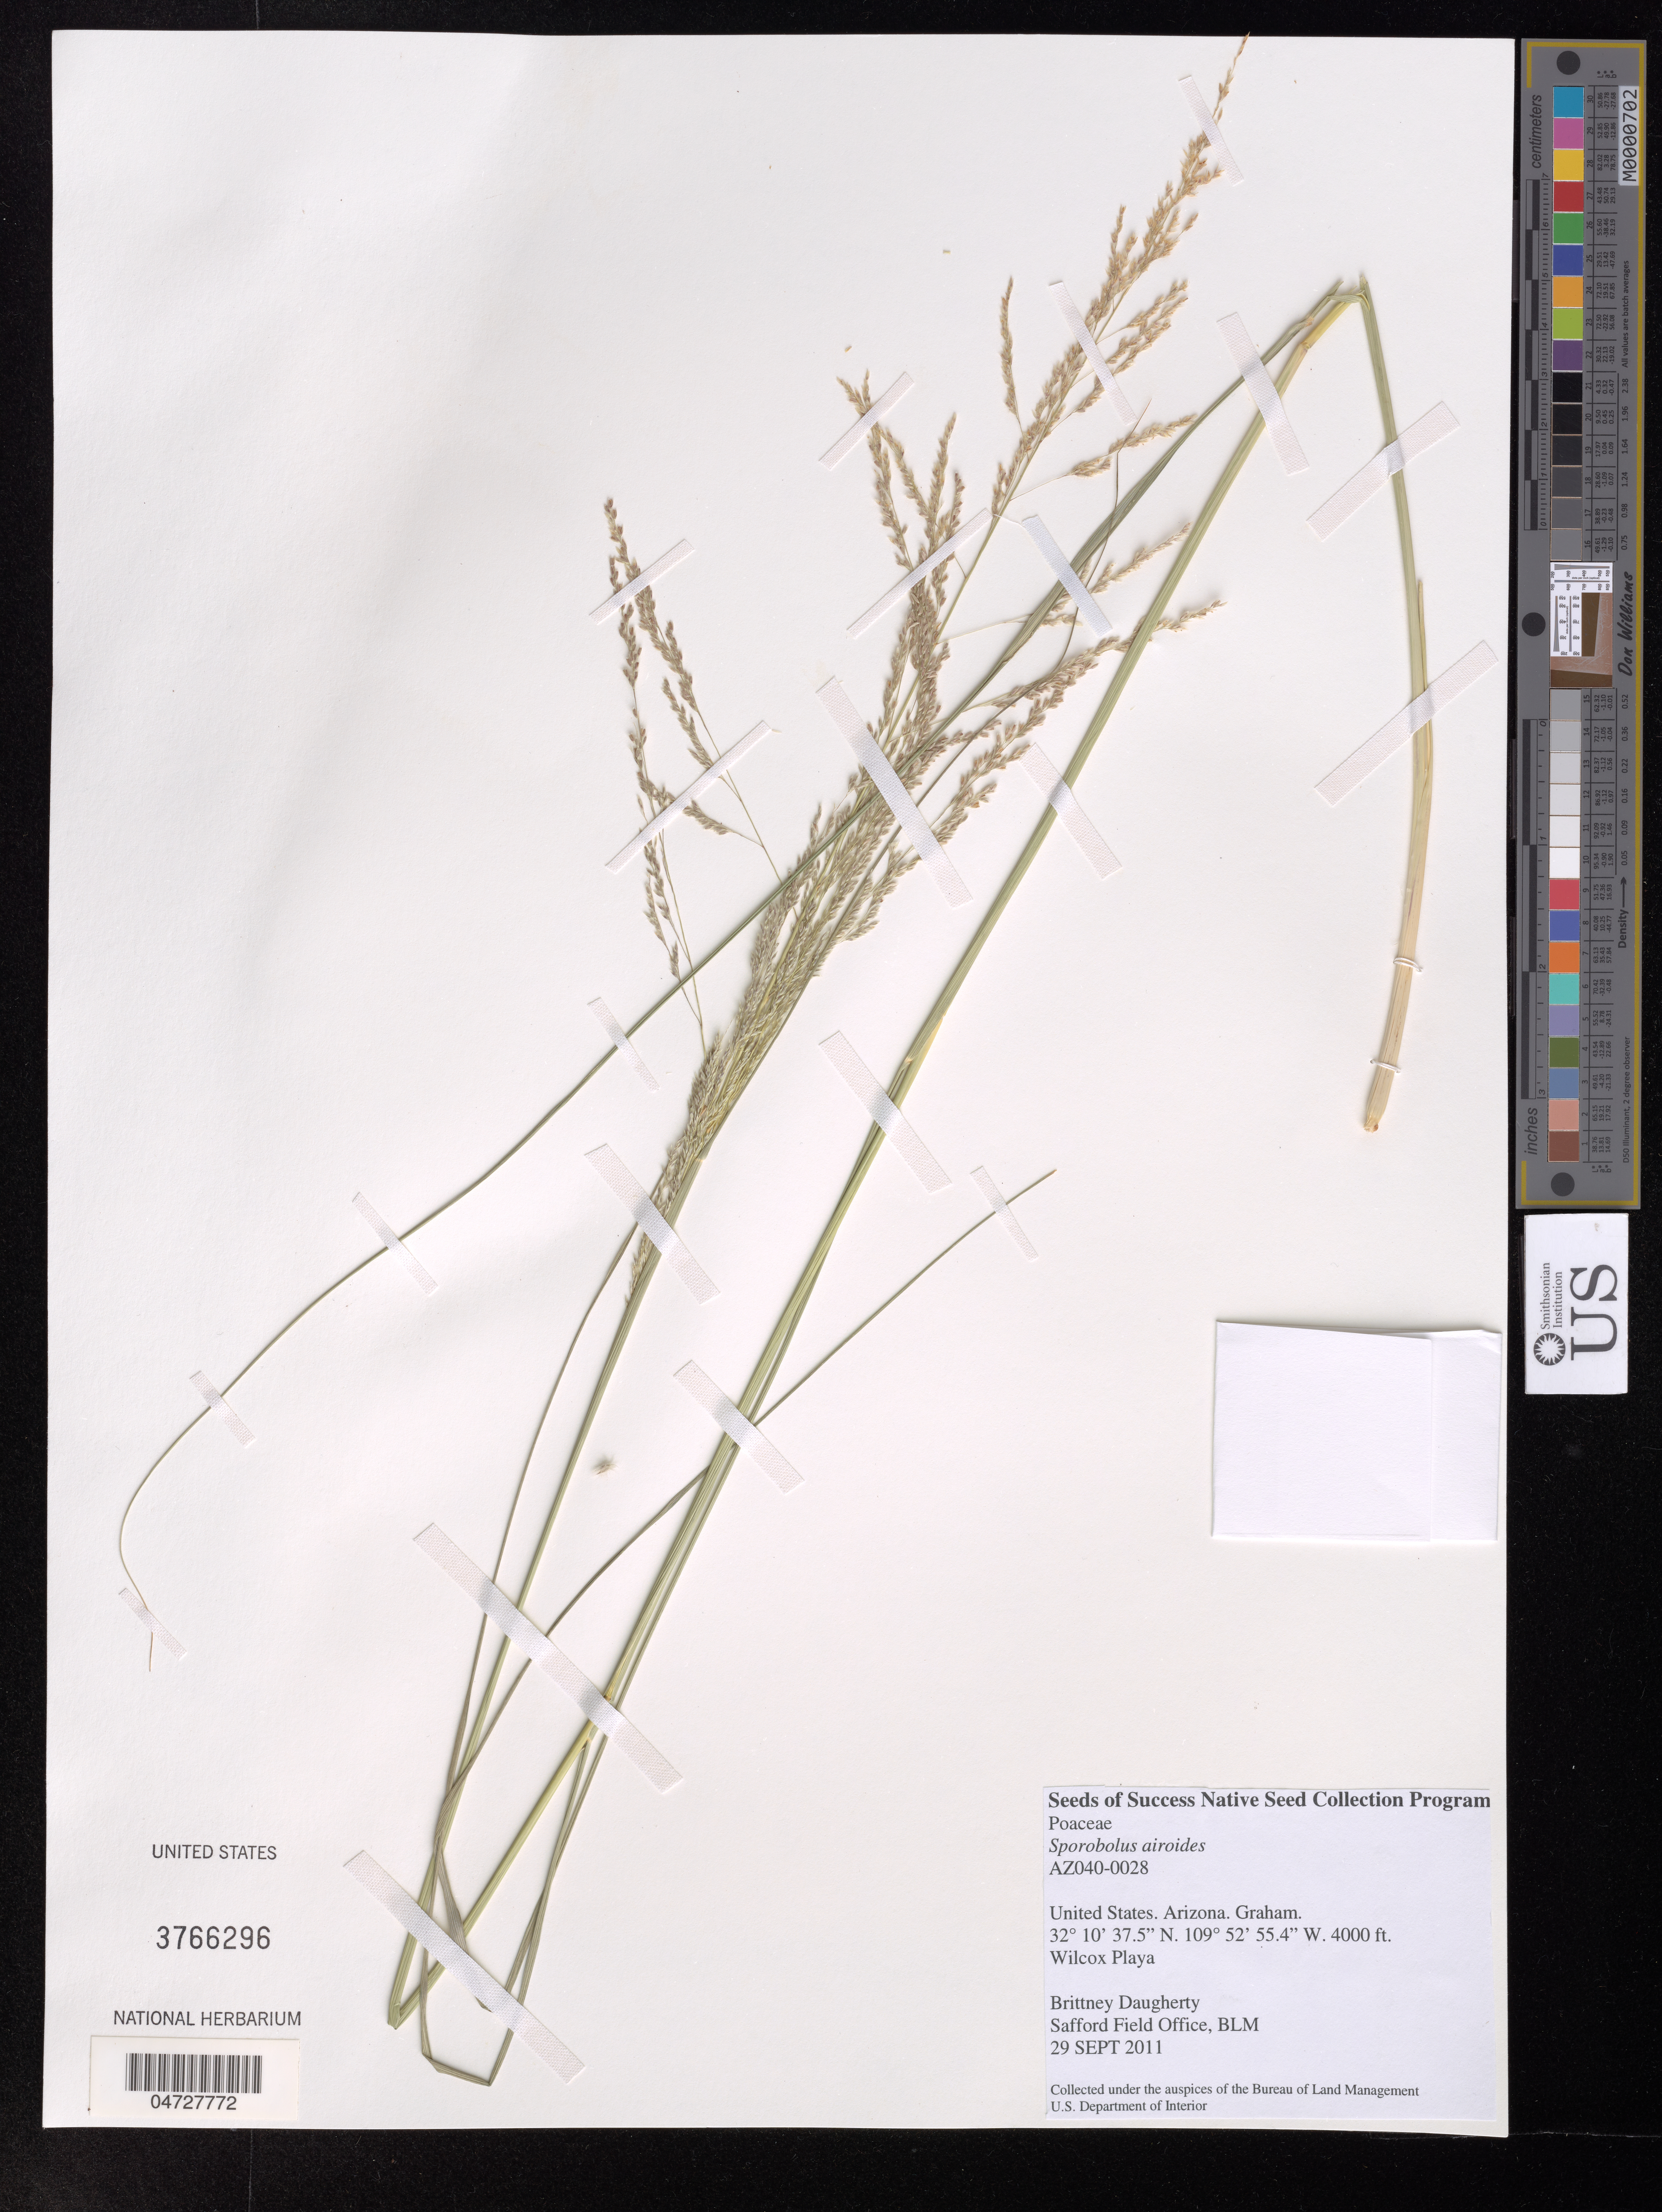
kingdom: Plantae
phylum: Tracheophyta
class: Liliopsida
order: Poales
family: Poaceae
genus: Sporobolus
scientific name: Sporobolus airoides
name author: (Torr.) Torr.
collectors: B. Daugherty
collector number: AZ040-0028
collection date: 2011-09-29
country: United States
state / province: Arizona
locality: Graham. Wilcox Playa.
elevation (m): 1219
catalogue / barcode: US 3766296